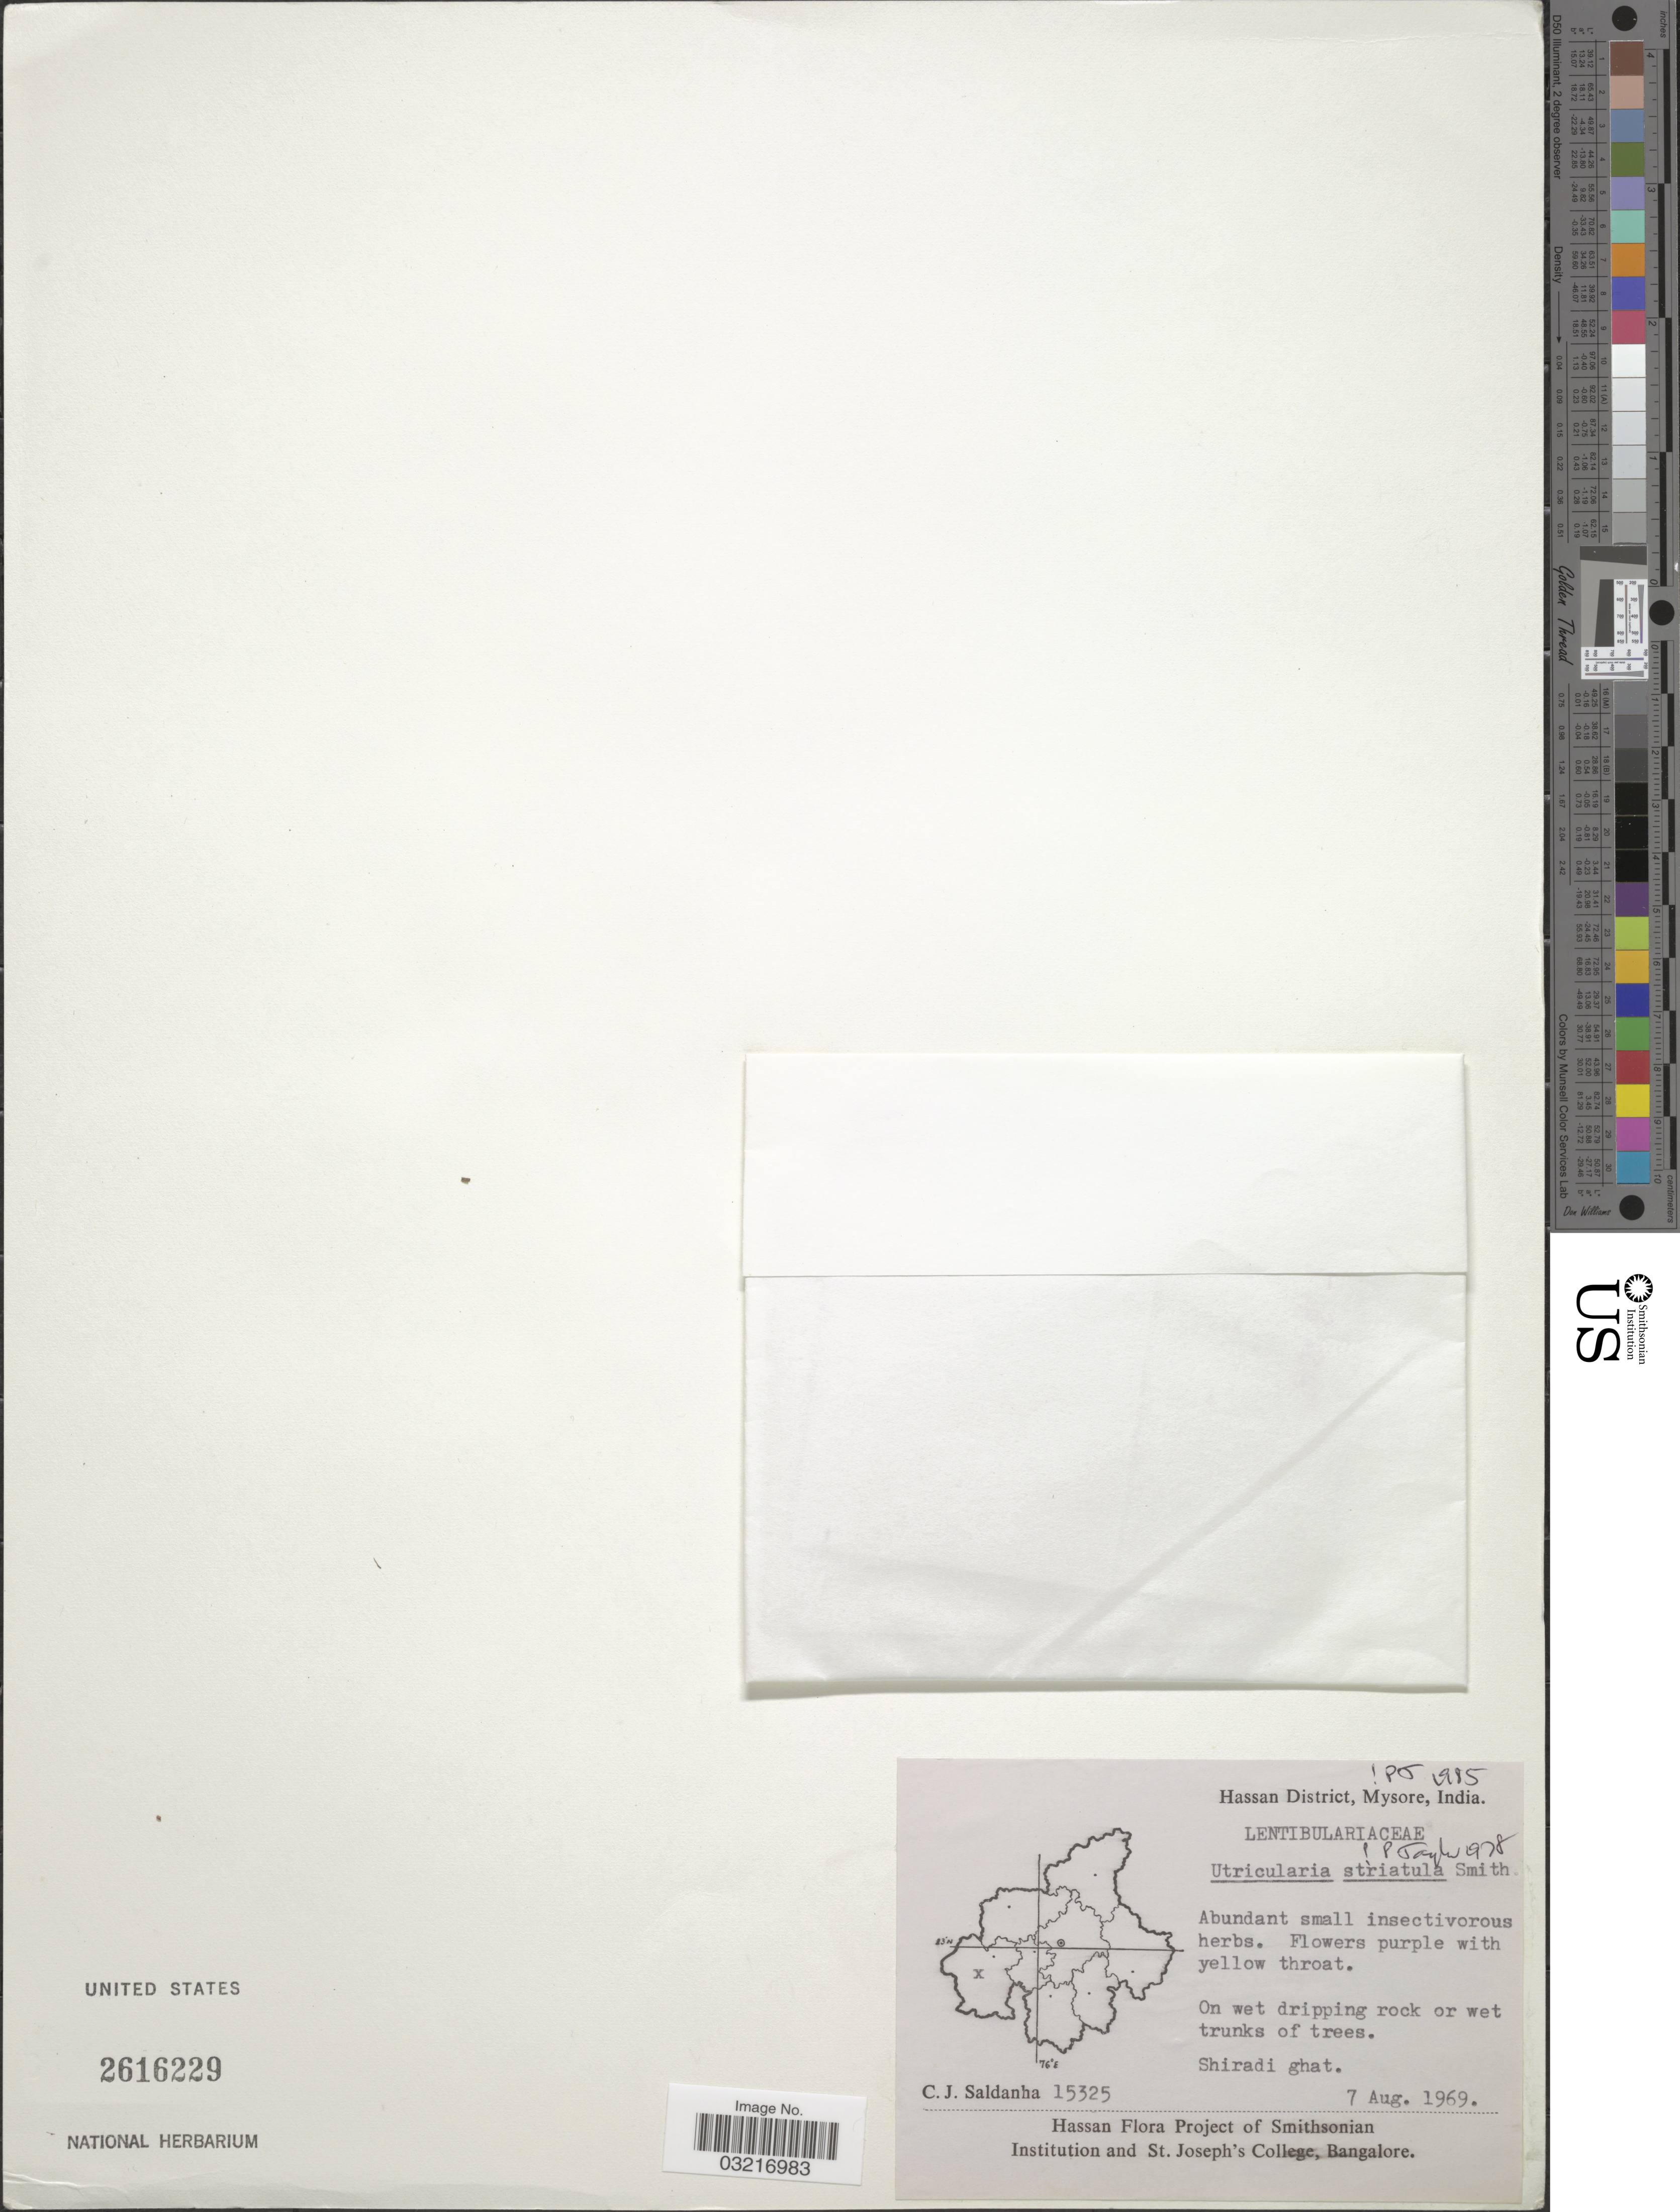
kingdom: Plantae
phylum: Tracheophyta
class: Magnoliopsida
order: Lamiales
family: Lentibulariaceae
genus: Utricularia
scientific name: Utricularia striatula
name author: Sm.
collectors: C. J. Saldanha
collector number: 15325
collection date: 1969-08-07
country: India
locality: Hassan District, Mysore, Shiradi ghat.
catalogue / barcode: US 2616229